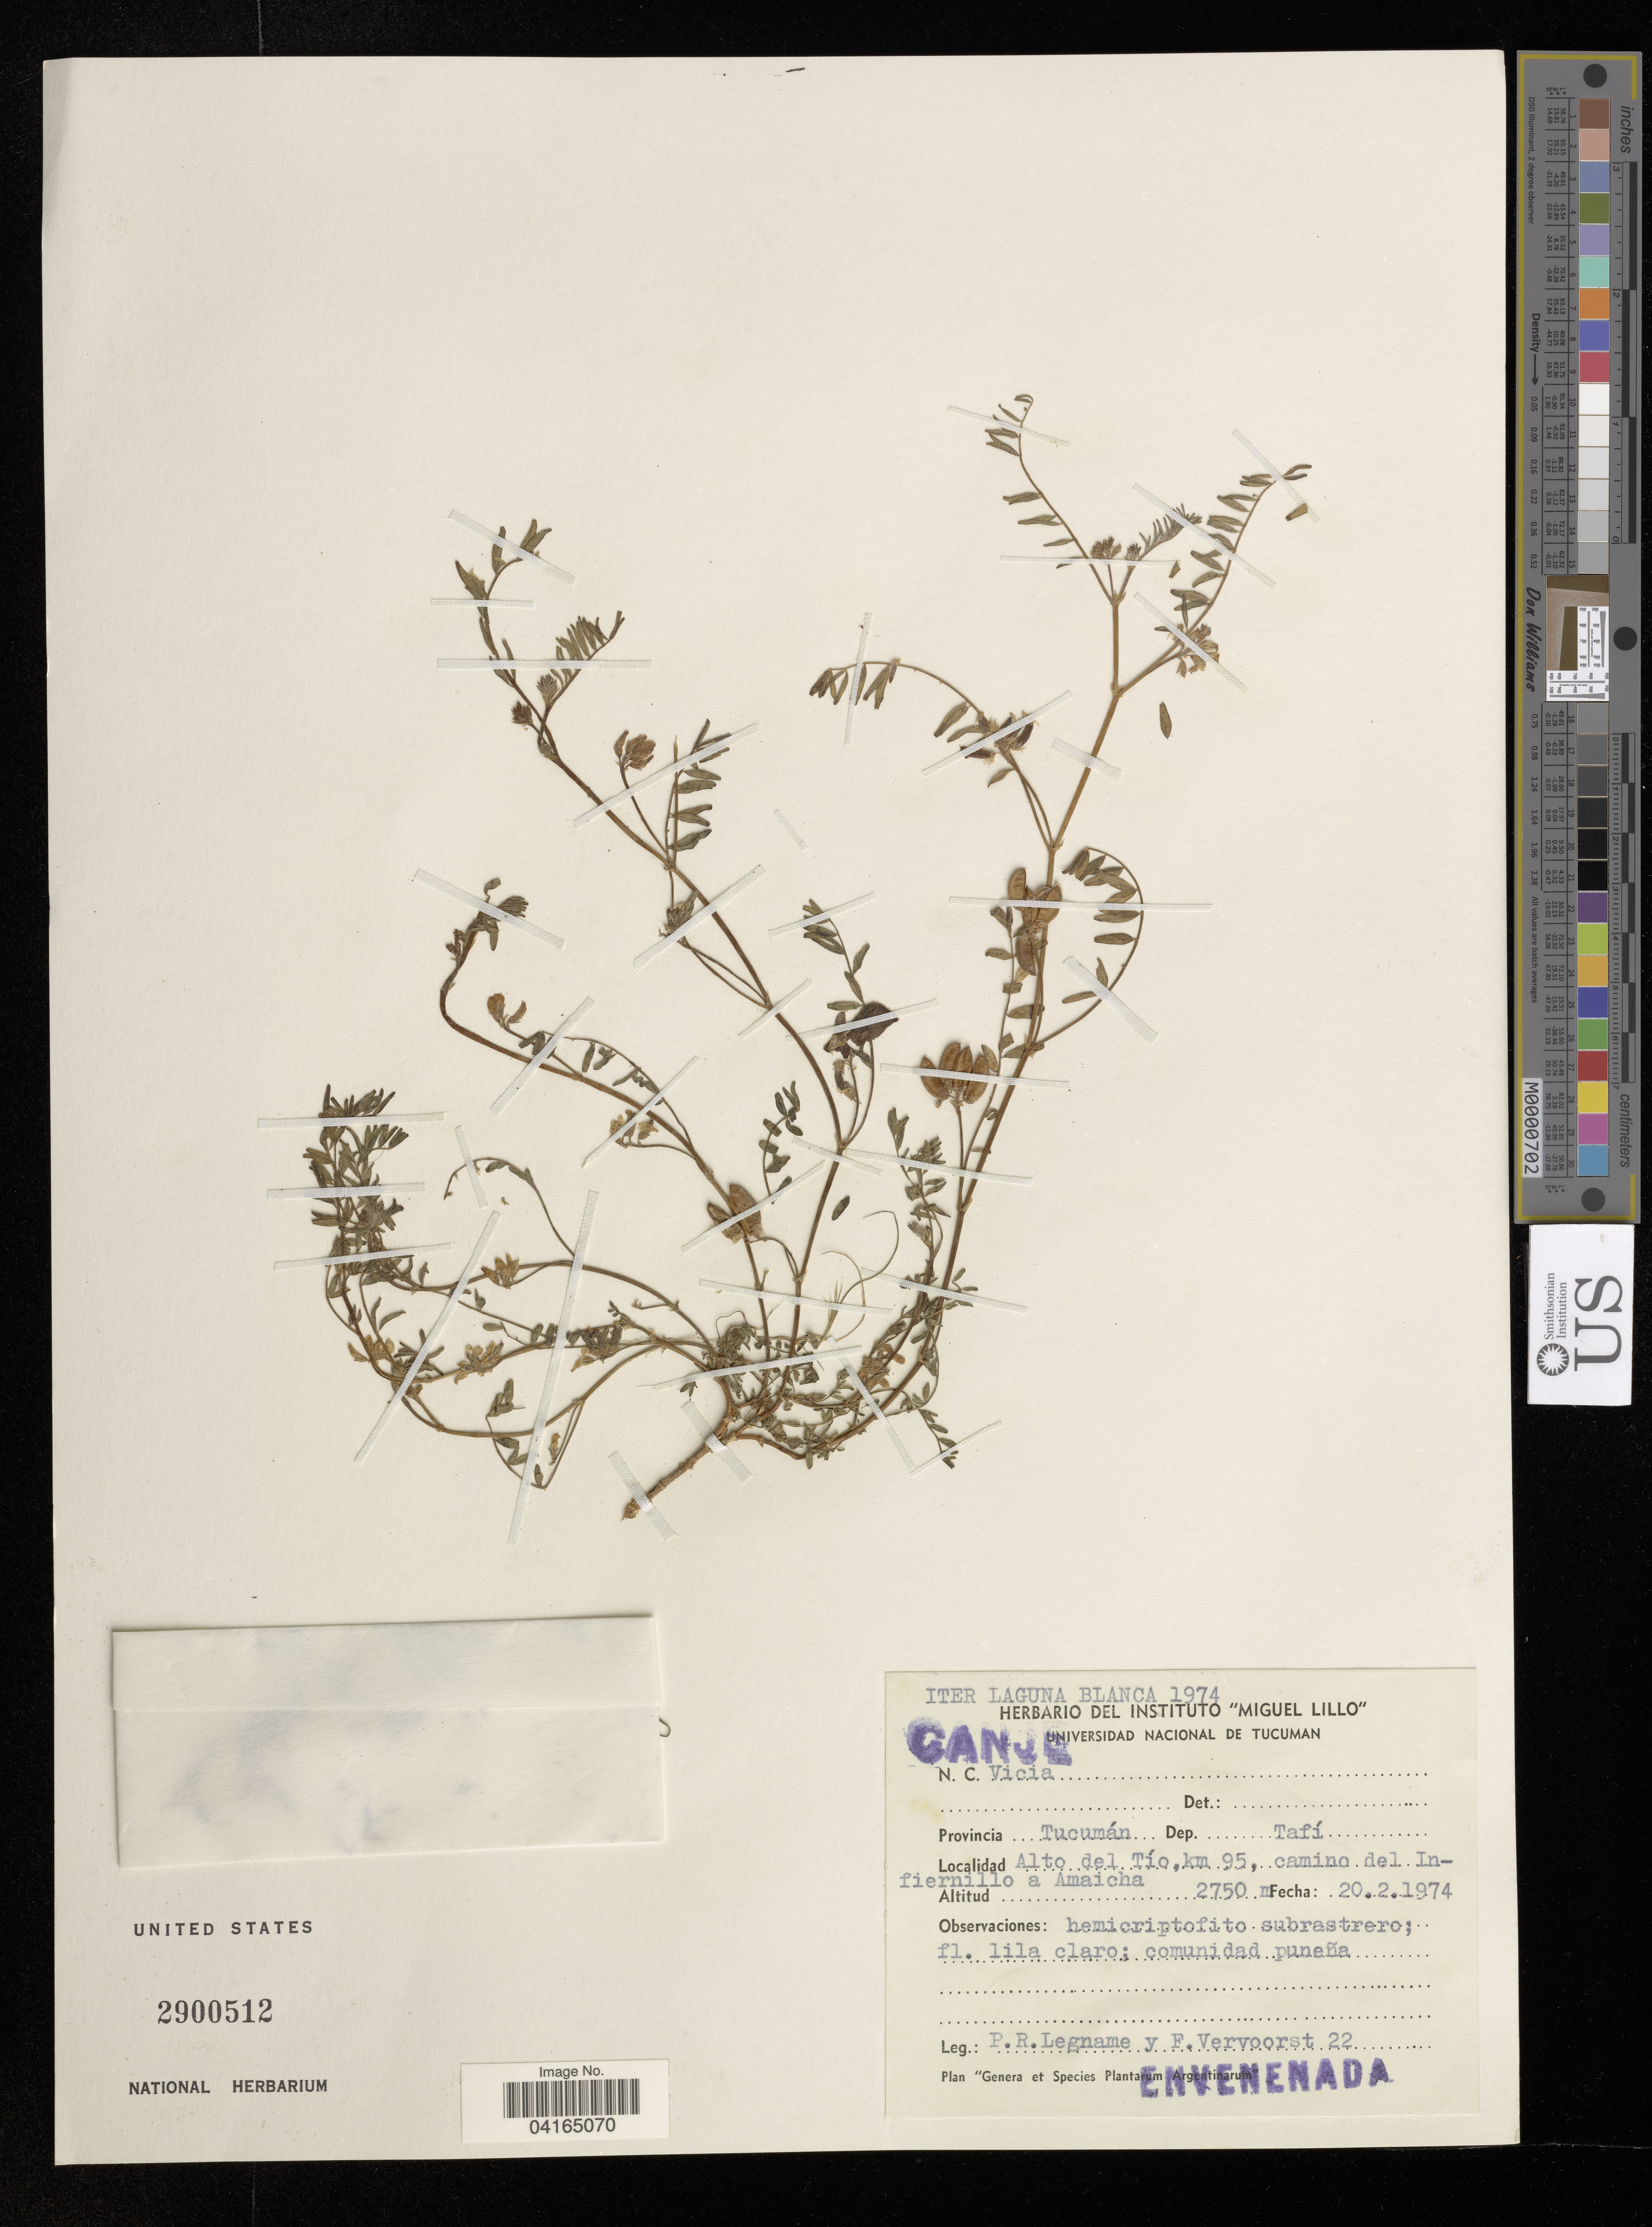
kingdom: Plantae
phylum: Tracheophyta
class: Magnoliopsida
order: Fabales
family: Fabaceae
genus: Vicia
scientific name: Vicia sp.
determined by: Hechenleitner, Paulina, RBG Edinburgh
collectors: P. R. Legname & F. Vervoorst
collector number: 22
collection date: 1974-02-20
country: Argentina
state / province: Tucuman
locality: Provincia Tucumán Dep. Tafí. Alto del Tío, km 95, camino del Infiernillo a Amaicha.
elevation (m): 2750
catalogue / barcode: US 2900512